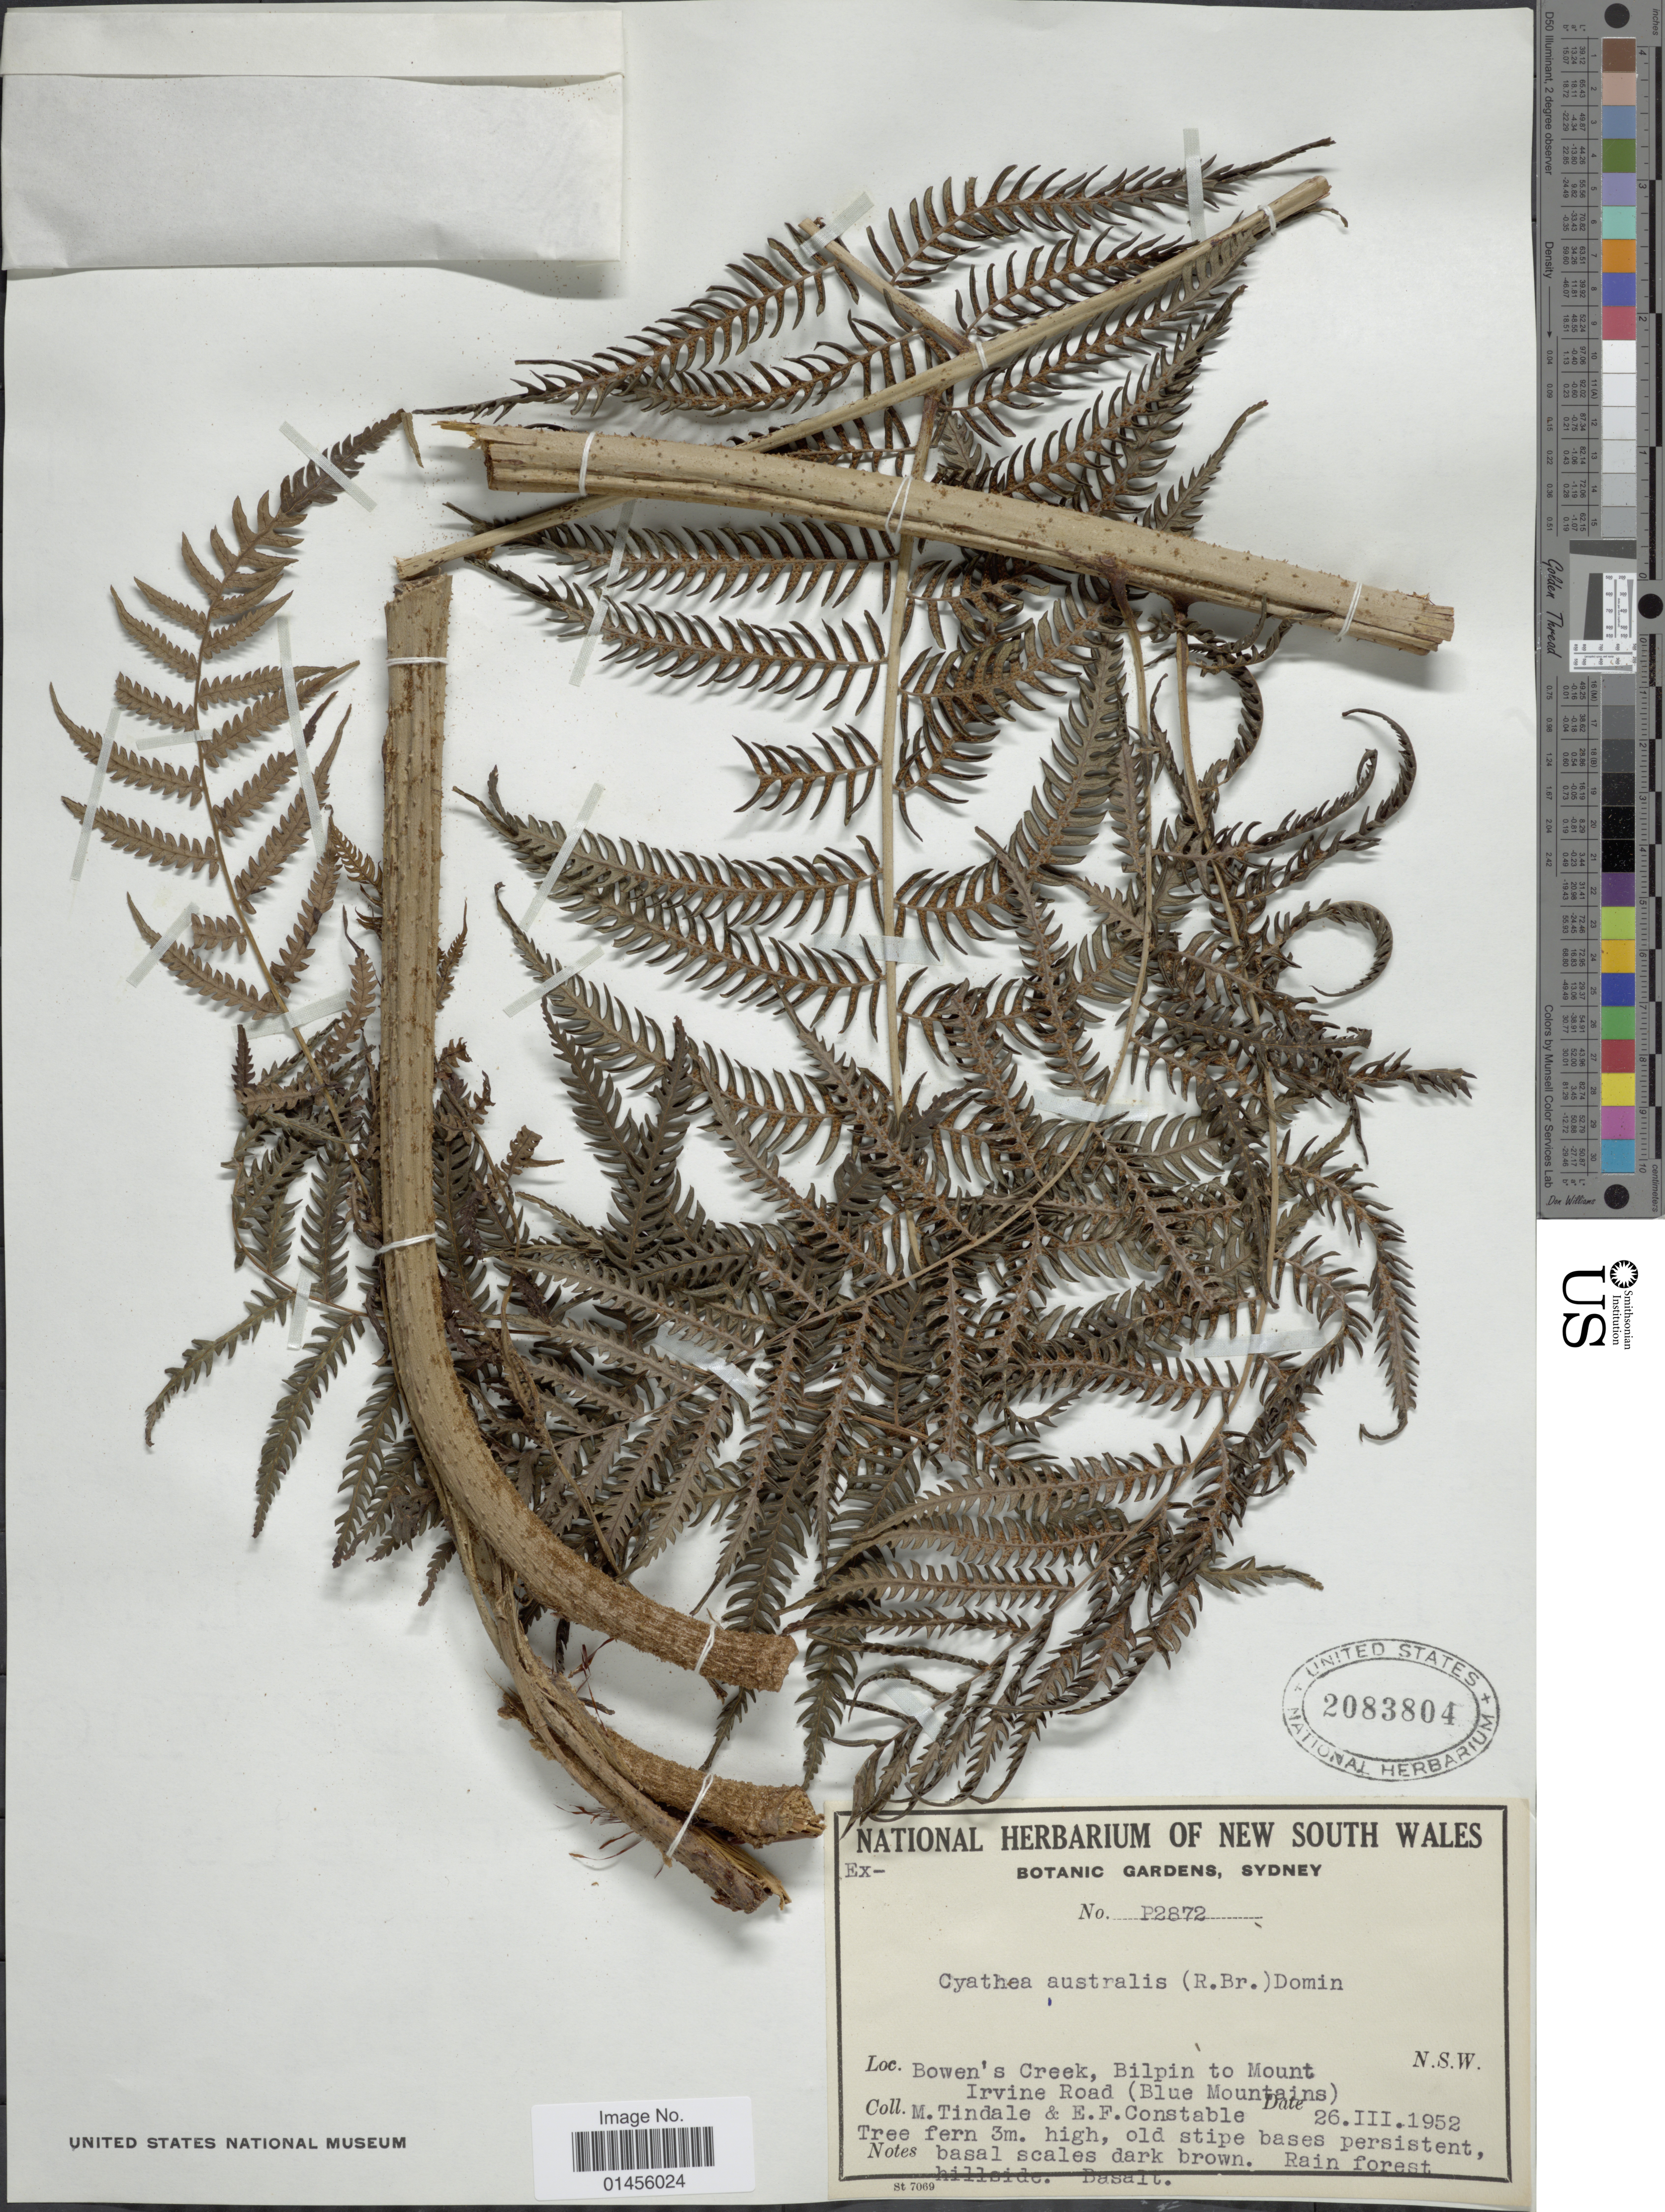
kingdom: Plantae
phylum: Tracheophyta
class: Polypodiopsida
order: Cyatheales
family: Cyatheaceae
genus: Alsophila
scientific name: Alsophila australis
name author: R. Br.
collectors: M. D. Tindale & E. F. Constable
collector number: P2872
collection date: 1952-03-26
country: Australia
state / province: New South Wales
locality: Bowen's Creek, Bilpin to Mount Irvine Road (Blue Mountains)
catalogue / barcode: US 2083804